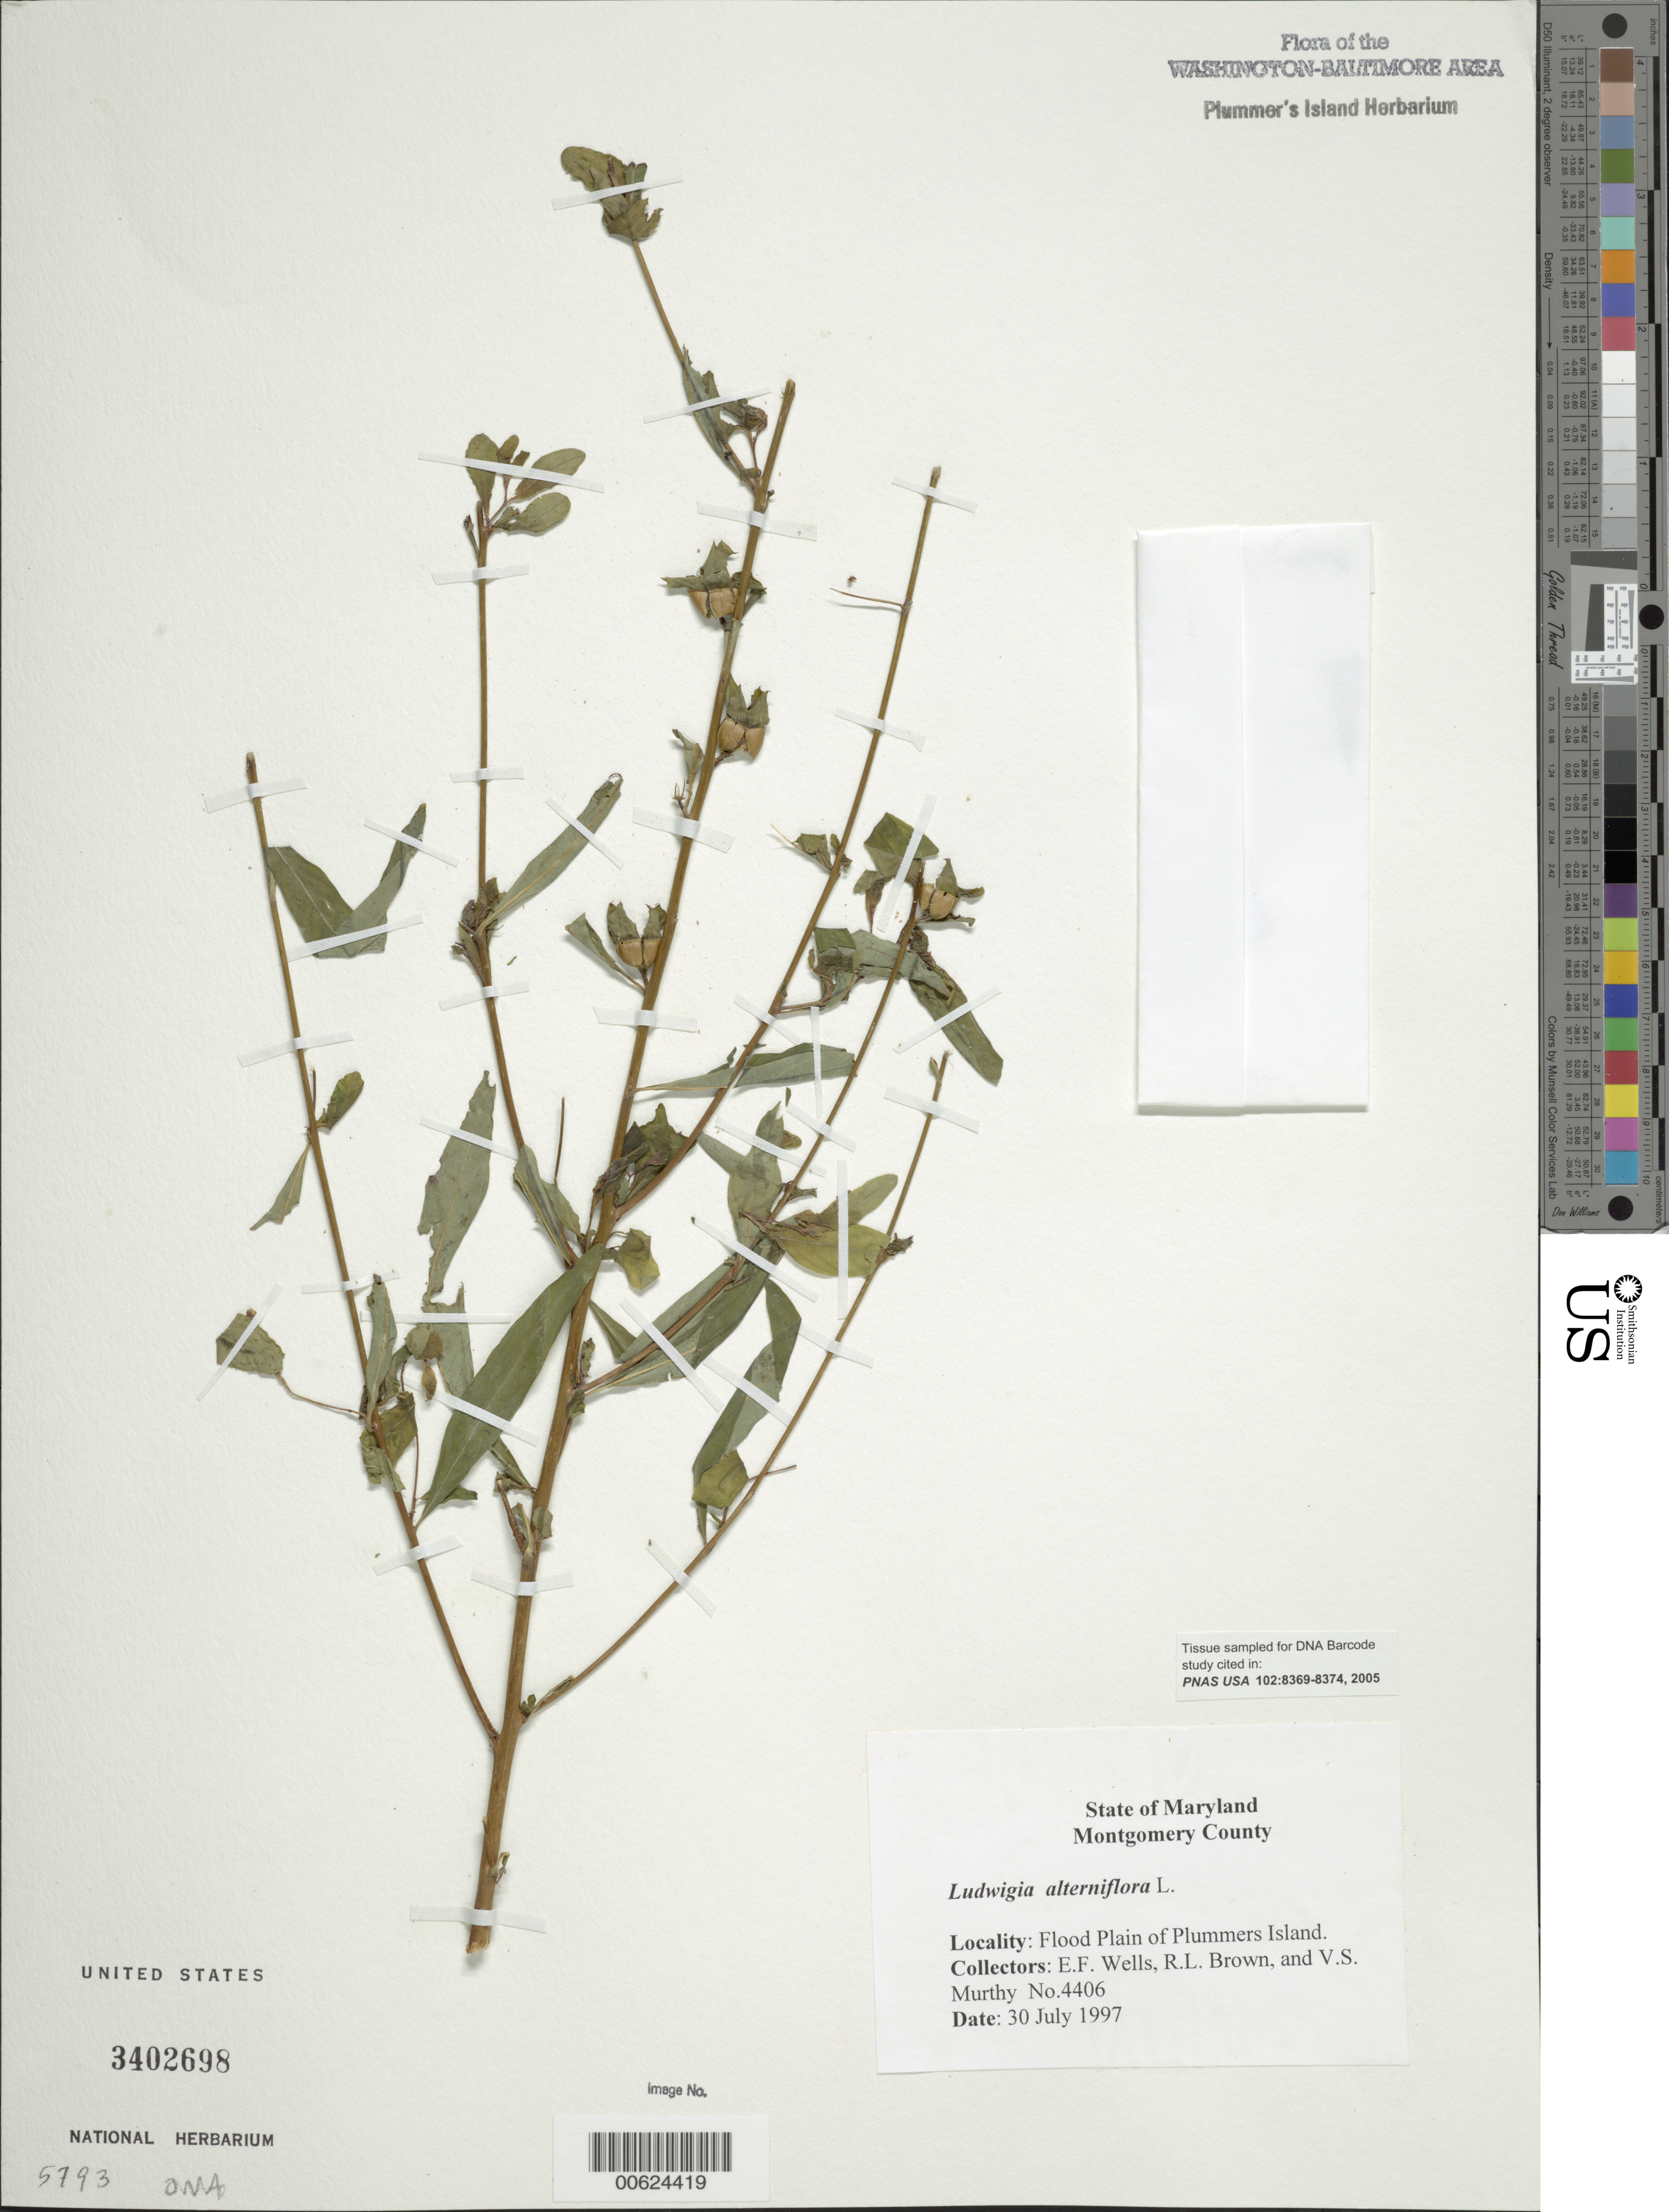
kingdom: Plantae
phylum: Tracheophyta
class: Magnoliopsida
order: Myrtales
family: Onagraceae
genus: Ludwigia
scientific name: Ludwigia alternifolia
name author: L.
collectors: E. F. Wells, R. L. Brown & V. S. Murthy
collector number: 4406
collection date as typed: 30 Jul 1997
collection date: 1997-07-30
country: United States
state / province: Maryland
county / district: Montgomery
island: Plummers Island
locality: Flood plain of Plummers Island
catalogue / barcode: US 3402698